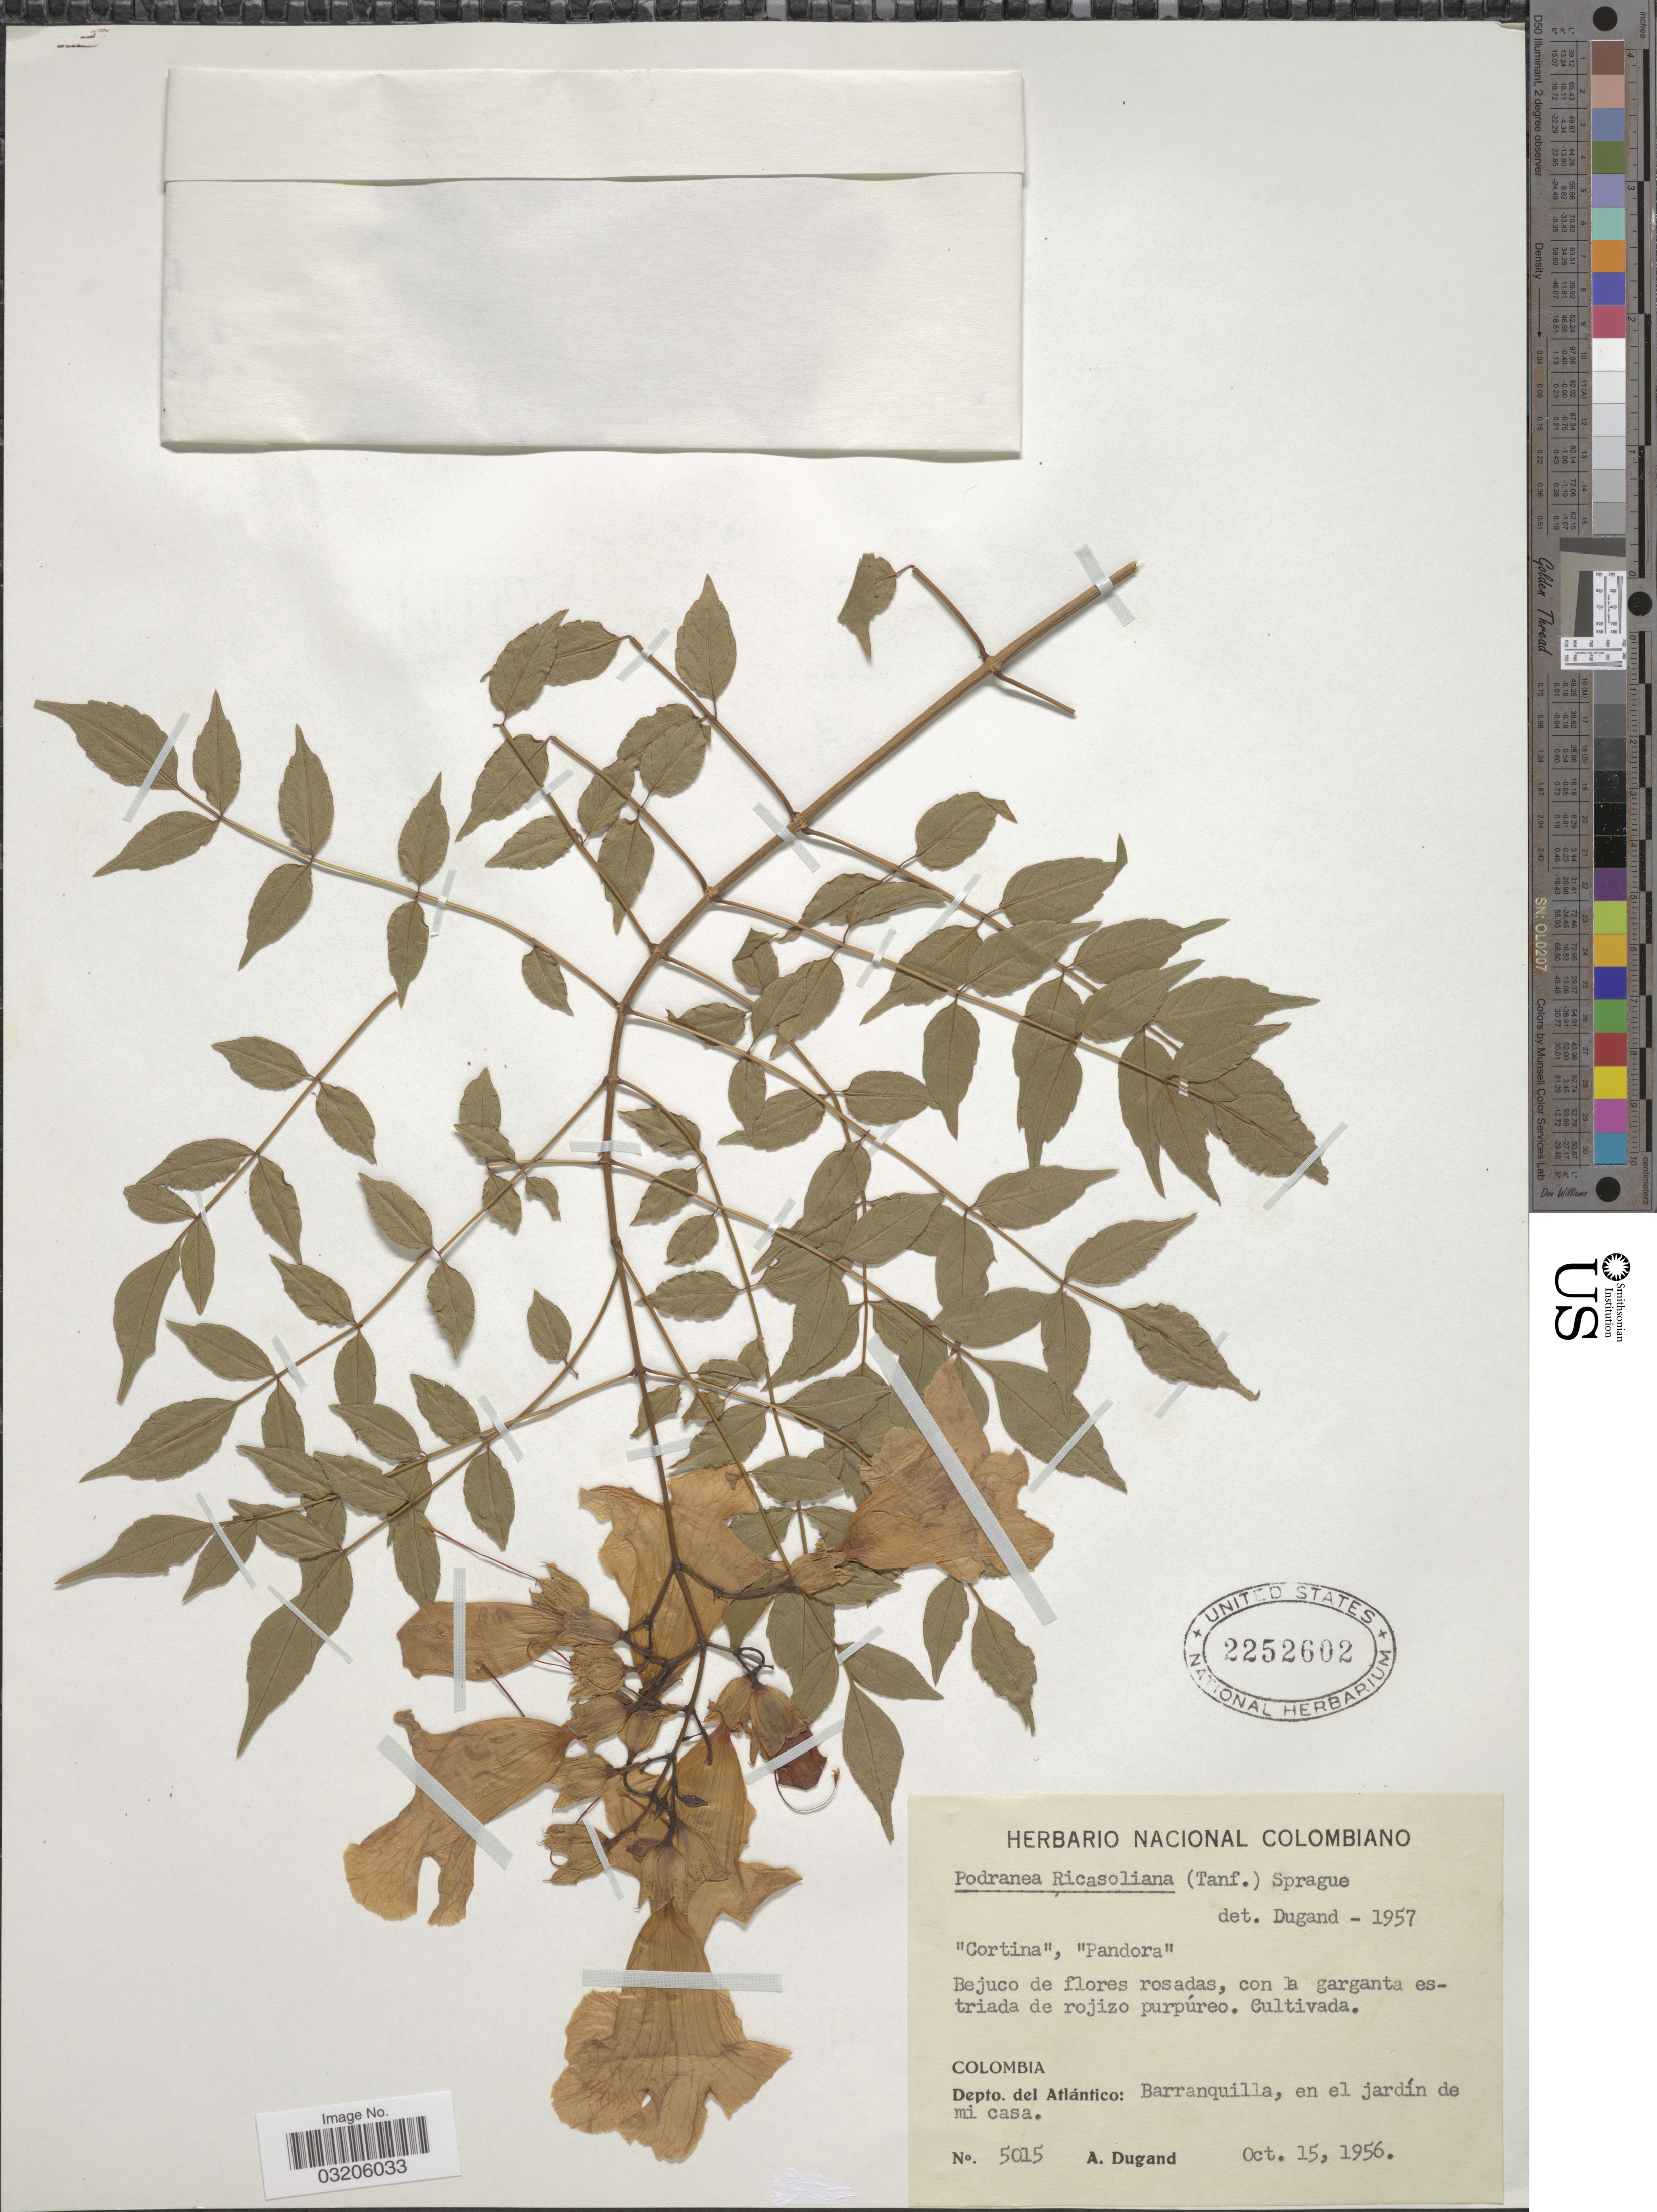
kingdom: Plantae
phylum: Tracheophyta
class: Magnoliopsida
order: Lamiales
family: Bignoniaceae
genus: Podranea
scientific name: Podranea ricasoliana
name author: (Tanfani) Sprague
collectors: A. Dugand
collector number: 5015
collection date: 1956-10-15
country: Colombia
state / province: Atlántico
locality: Depto. del Atlántico: Barranquilla, en el jardín de mi casa.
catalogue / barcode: US 2252602